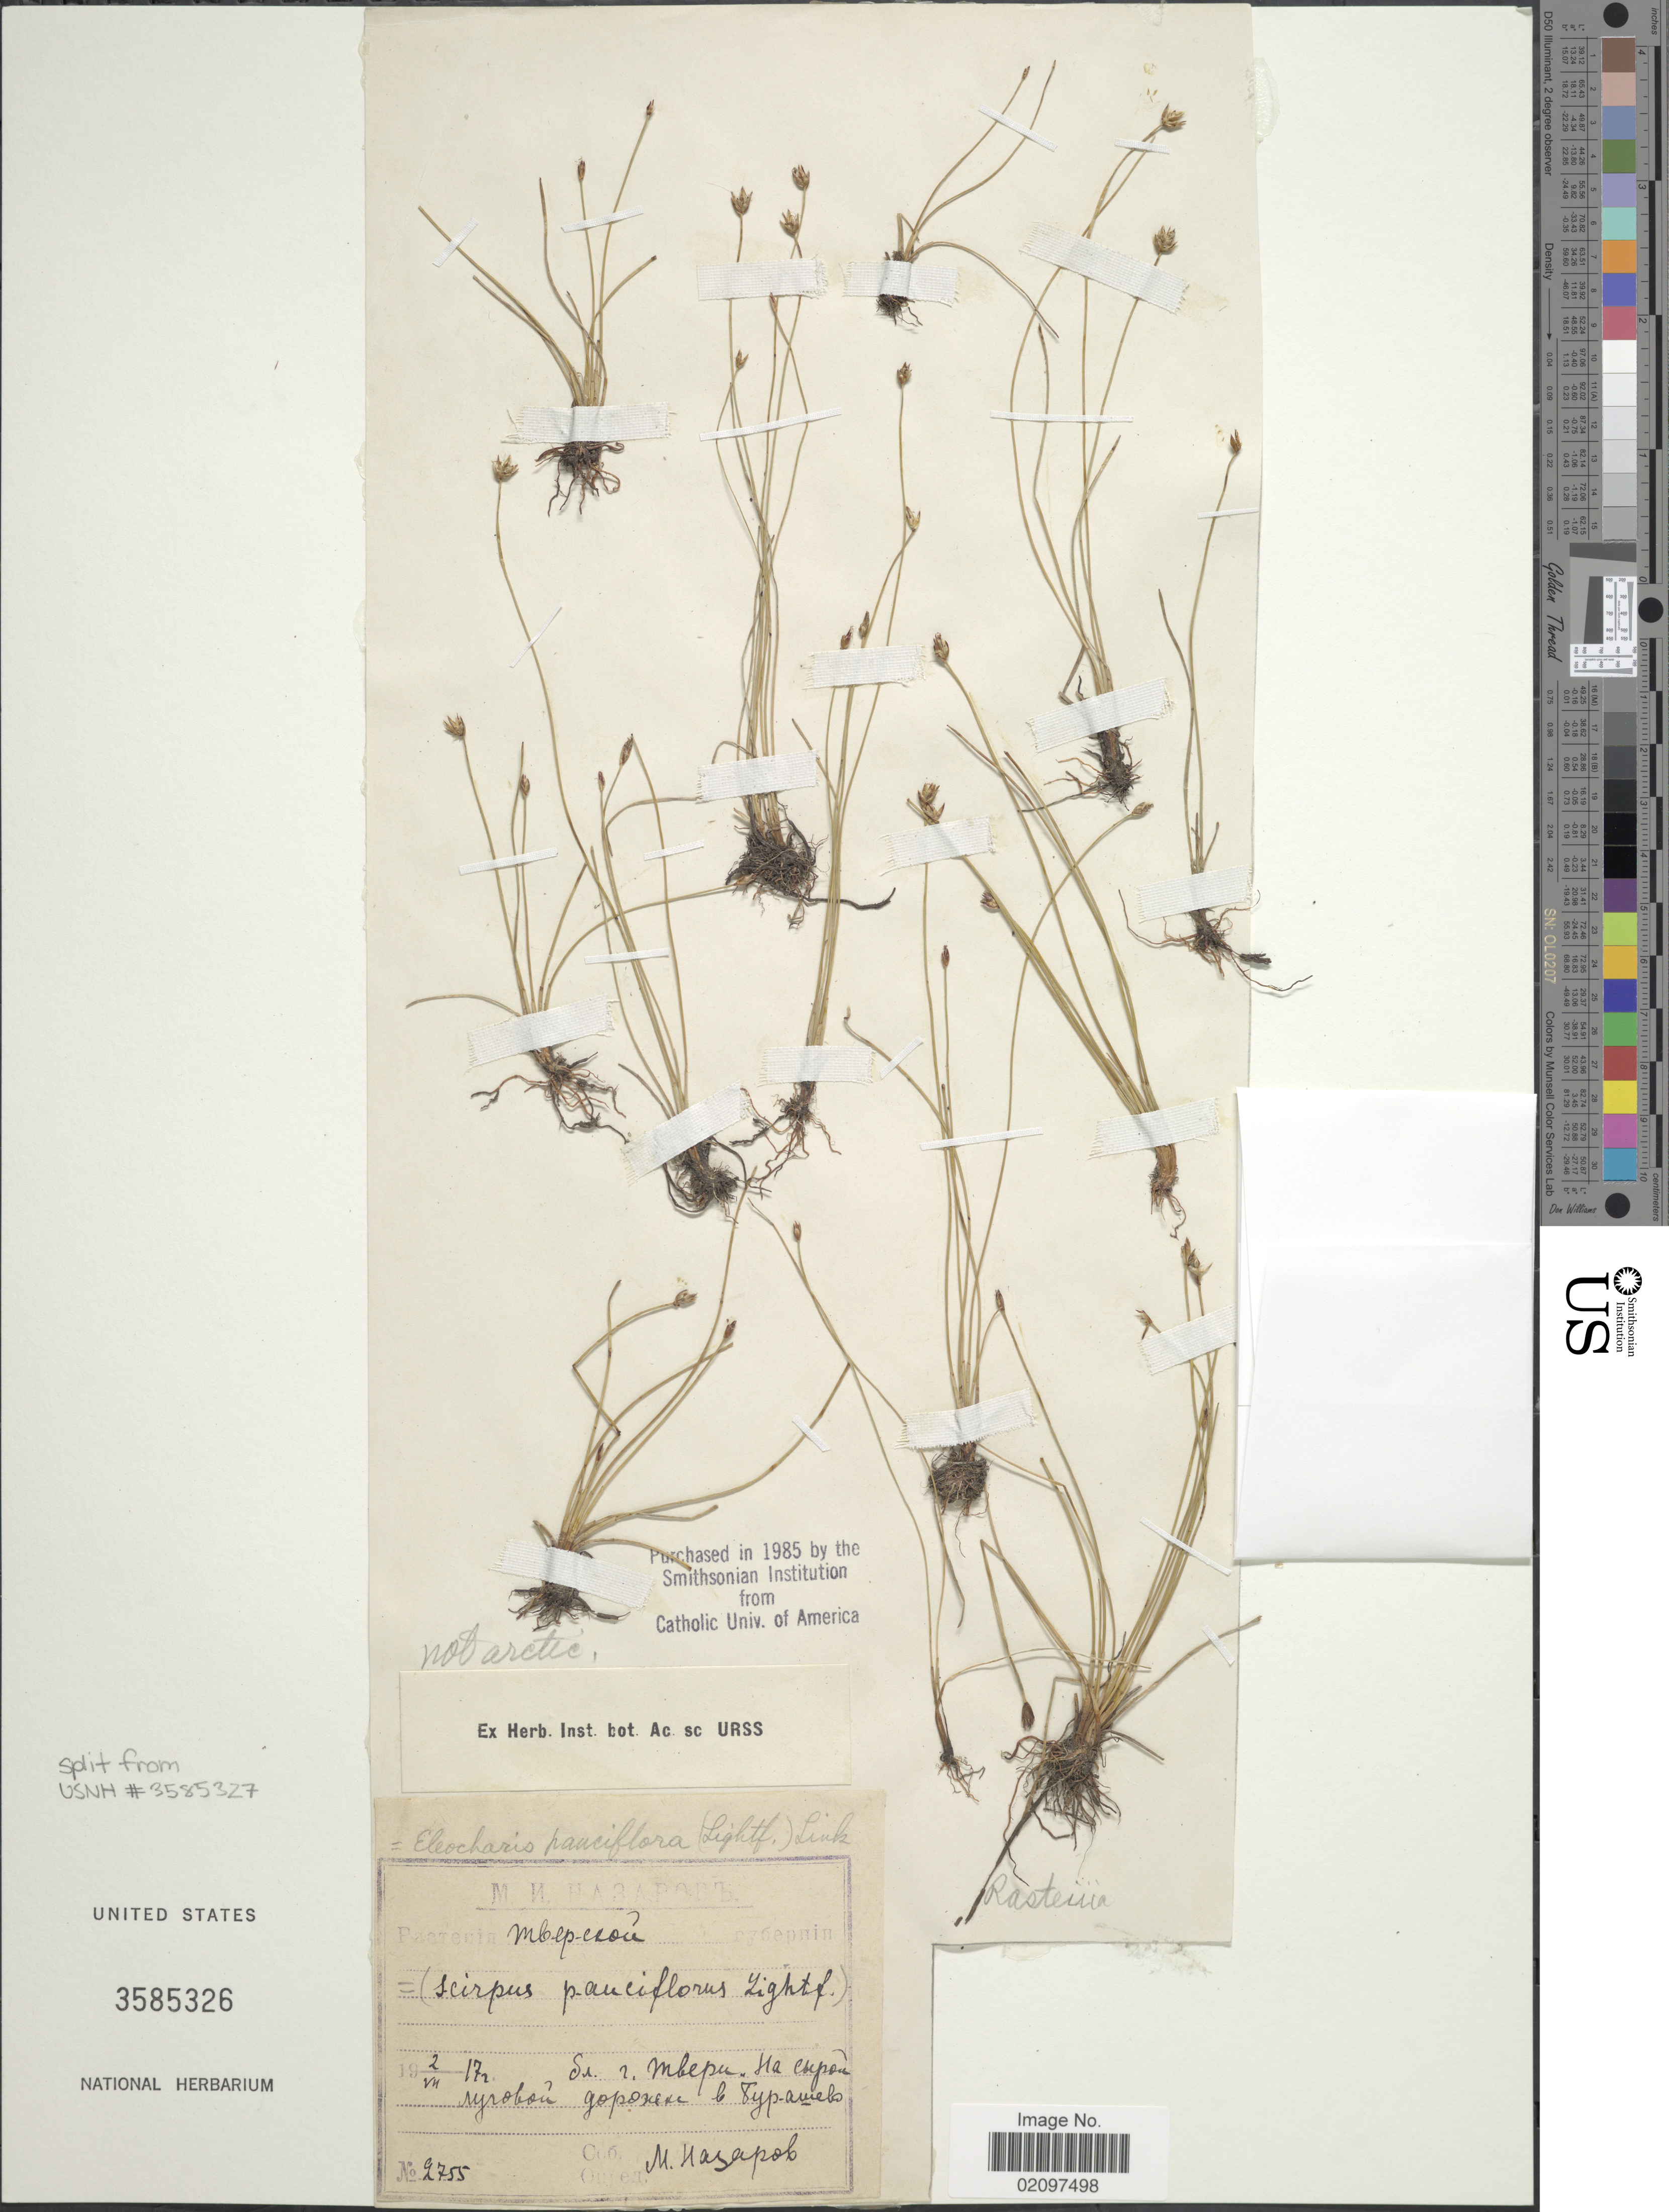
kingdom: Plantae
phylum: Tracheophyta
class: Liliopsida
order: Poales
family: Cyperaceae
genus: Eleocharis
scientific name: Eleocharis quinqueflora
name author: (Hartmann) O. Schwarz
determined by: Strong, Mark T., (BOT), Smithsonian Institution - National Museum of Natural History (UNITED STATES)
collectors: Nazarov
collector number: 2755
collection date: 1917-07-02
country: Russian Federation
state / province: Tver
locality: Near Tver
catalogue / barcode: US 3585326